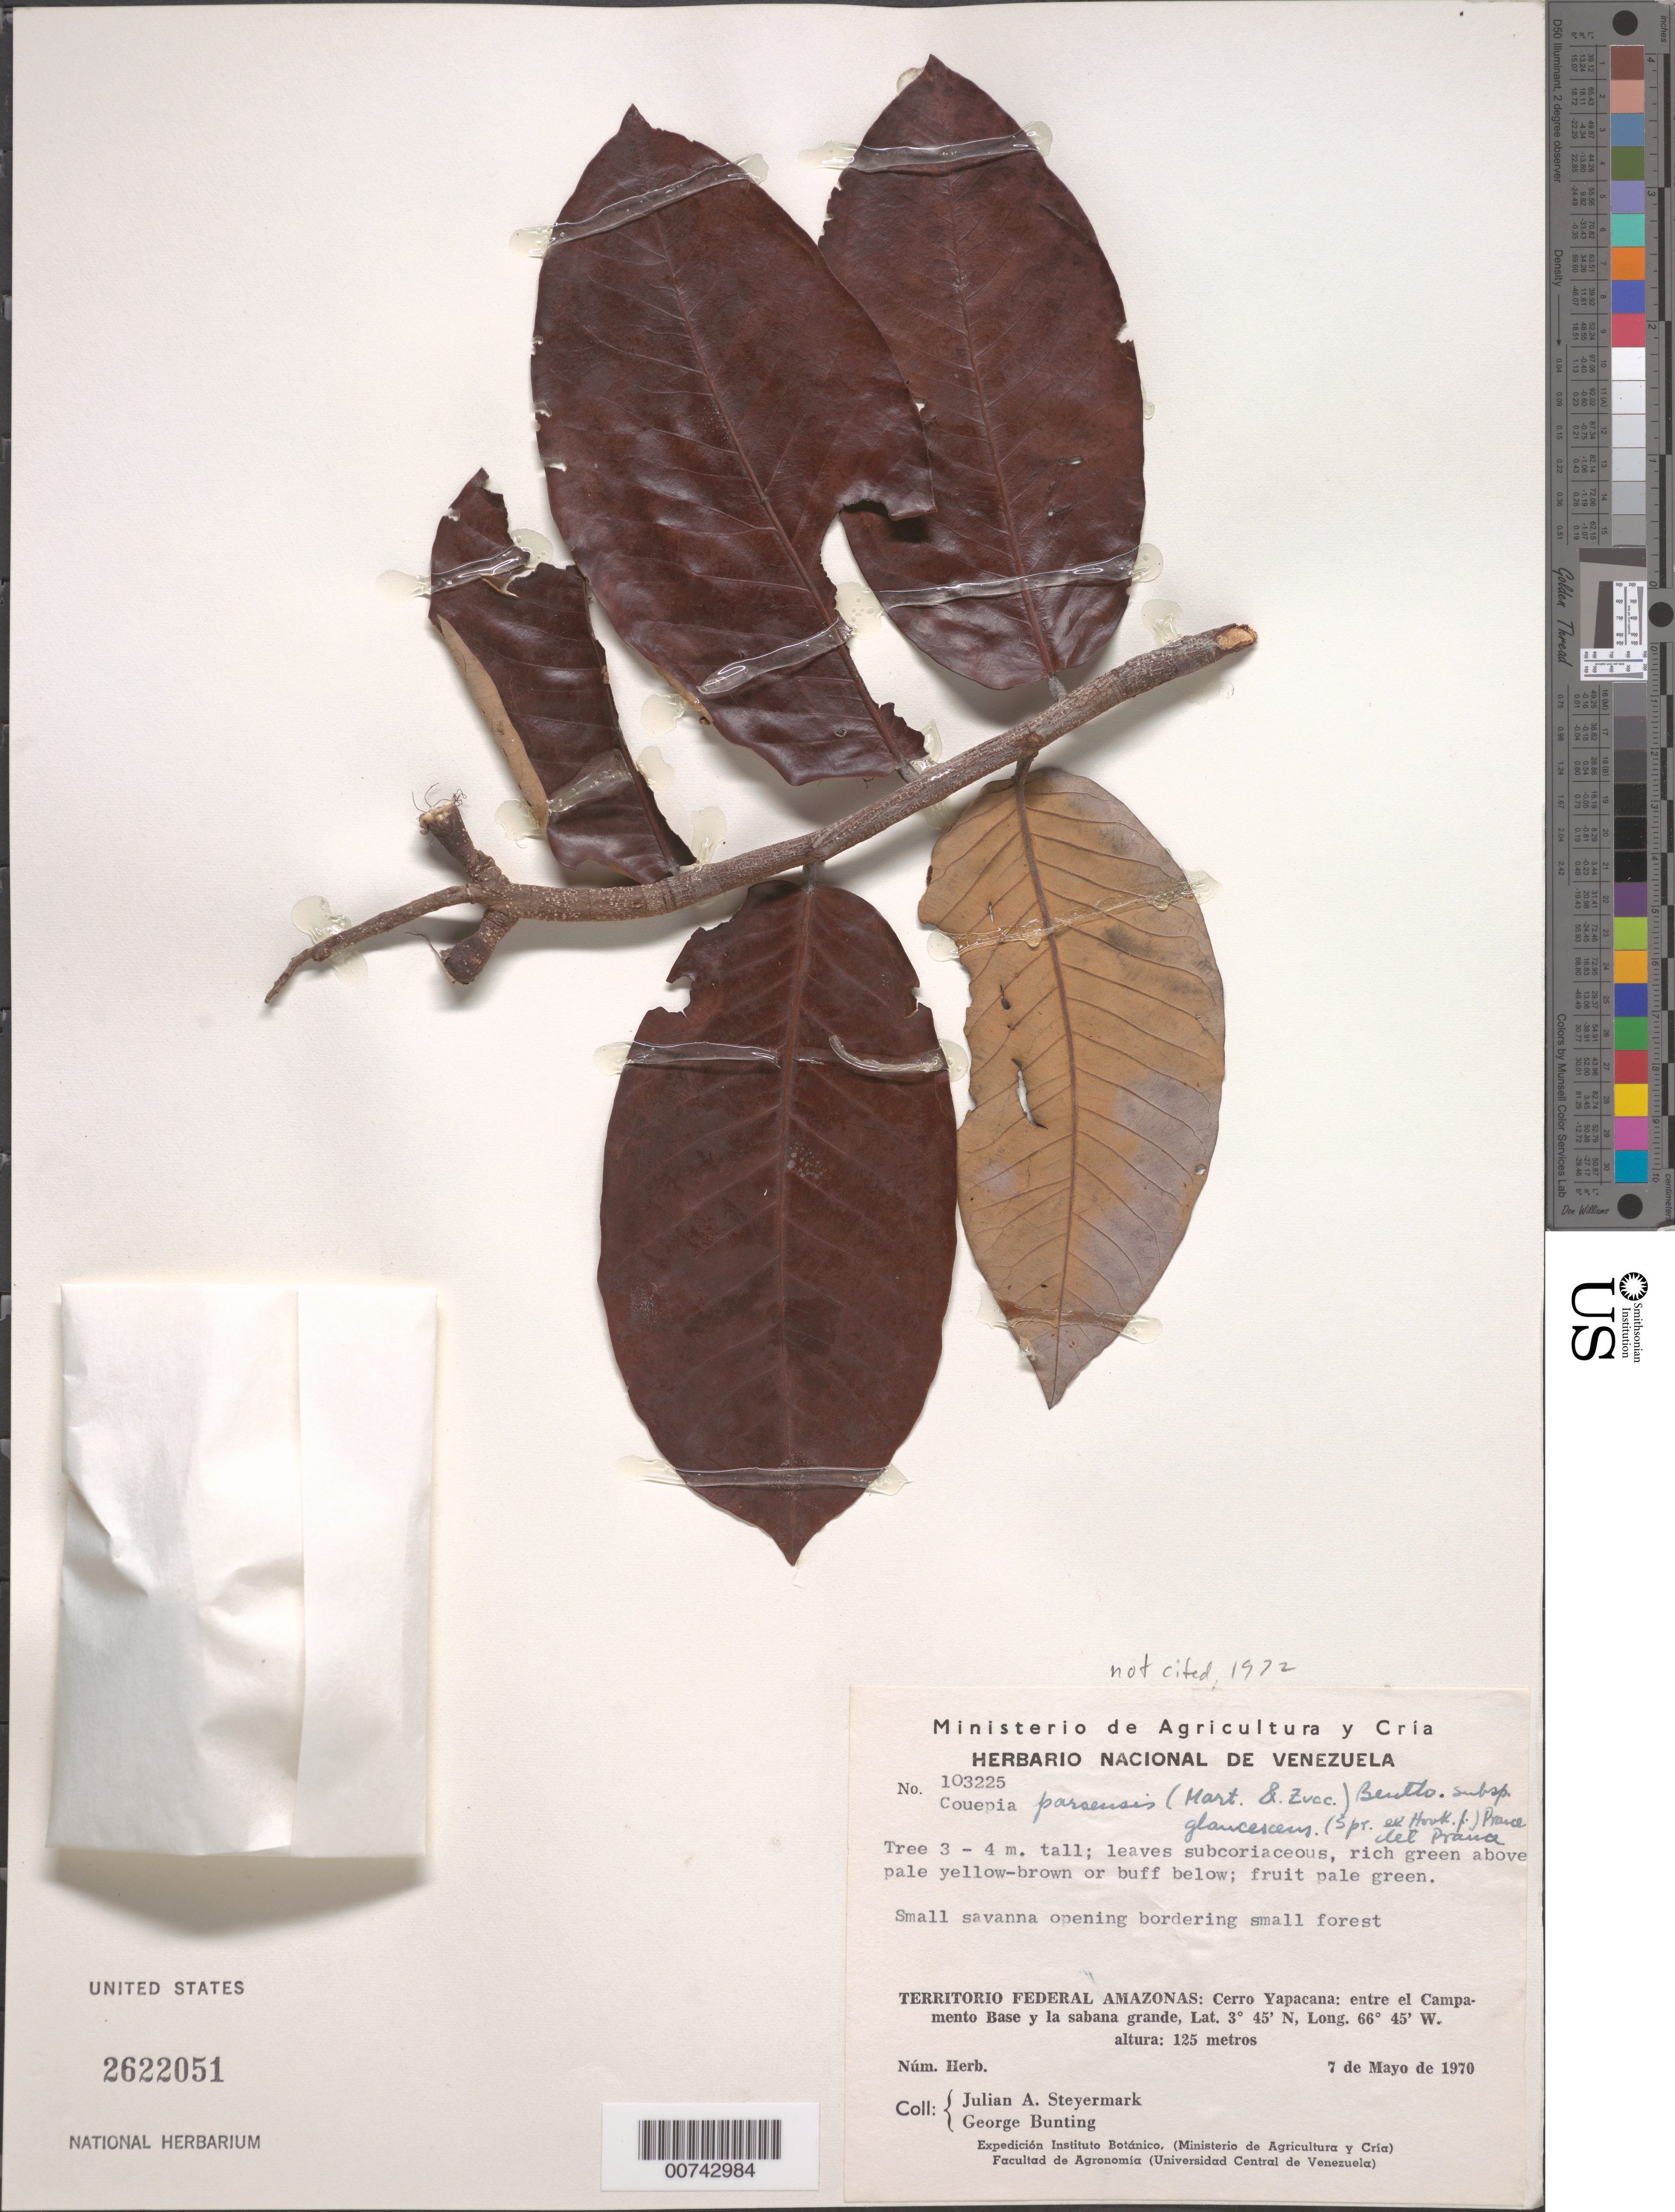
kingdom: Plantae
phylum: Tracheophyta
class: Magnoliopsida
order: Malpighiales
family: Chrysobalanaceae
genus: Couepia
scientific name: Couepia paraensis subsp. glaucescens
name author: (Spruce ex Hook. f.) Prance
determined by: Prance, G. T.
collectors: J. Steyermark & G. S. Bunting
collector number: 103225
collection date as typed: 7-May-70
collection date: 1970-05-07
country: Venezuela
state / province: Amazonas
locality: Cerro Yapacána, entre el Campamento Base y la sabana grande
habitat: Small savanna opening bordering small forest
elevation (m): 125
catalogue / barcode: US 2622051